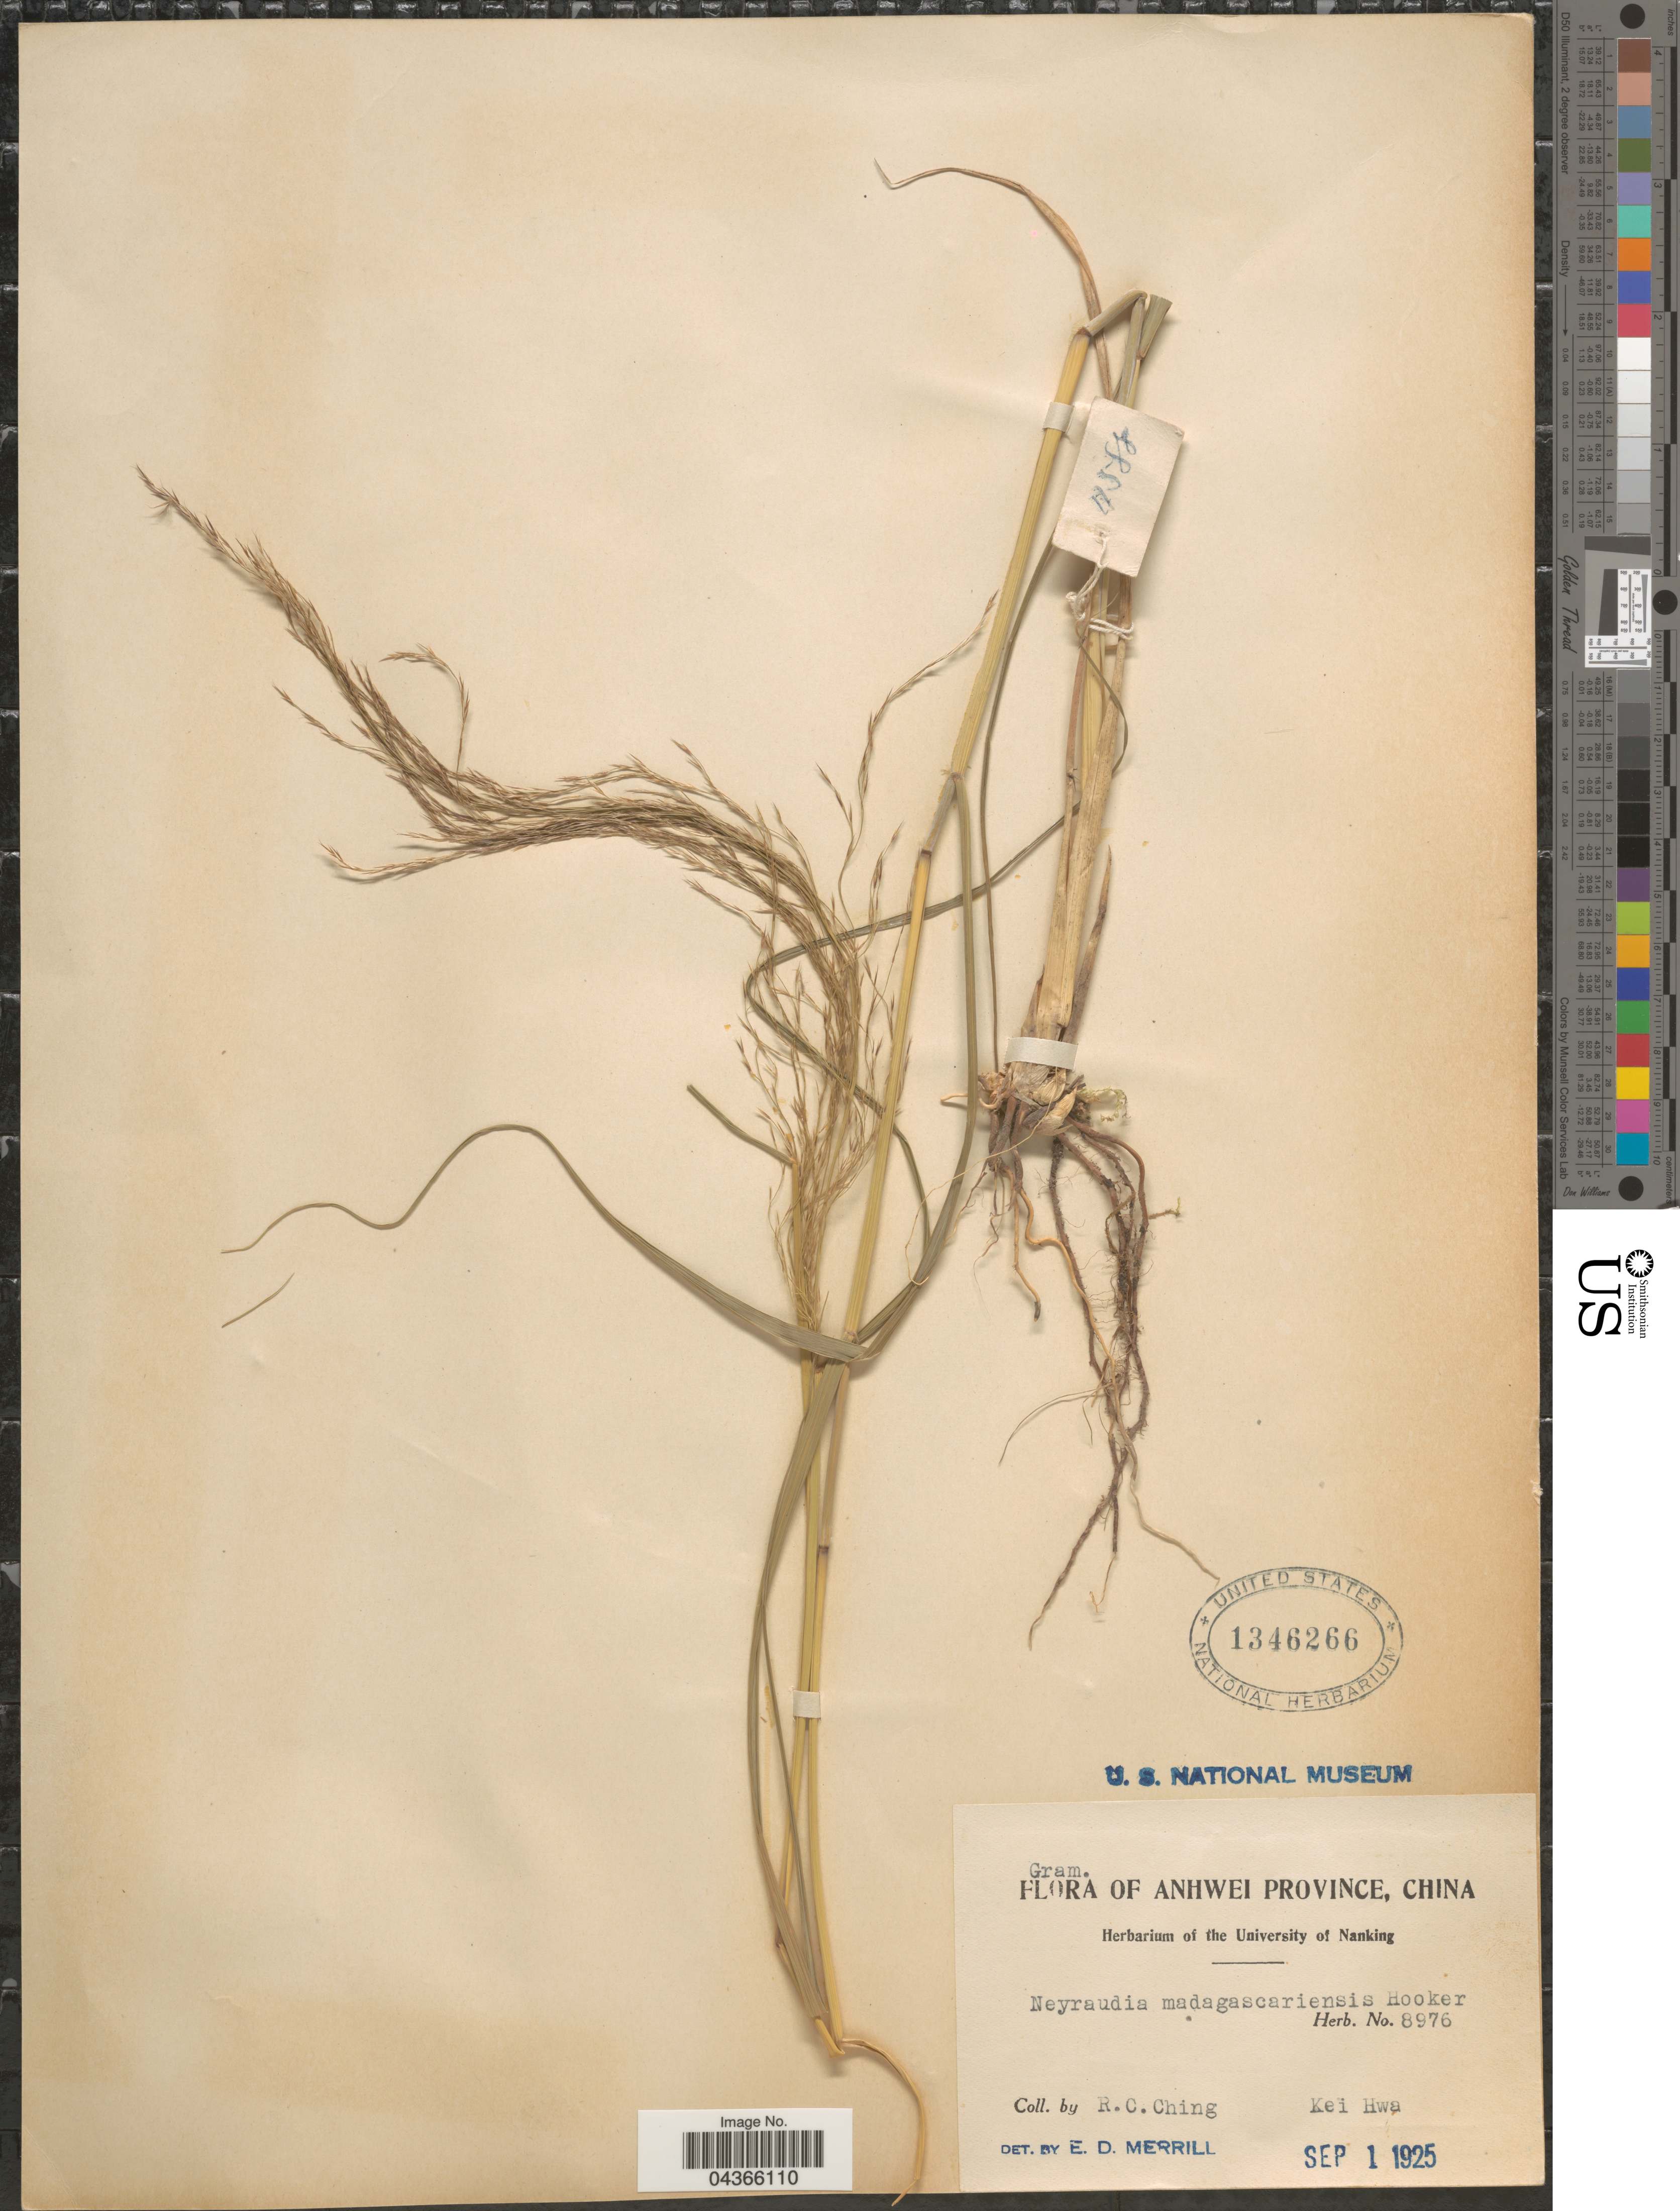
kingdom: Plantae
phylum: Tracheophyta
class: Liliopsida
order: Poales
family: Poaceae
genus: Neyraudia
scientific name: Neyraudia arundinacea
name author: (L.) Henr.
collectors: R. C. Ching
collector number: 8976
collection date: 1925-09-01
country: China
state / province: Anhui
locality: Anhwei Province. Kei Hwa.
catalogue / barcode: US 1346266